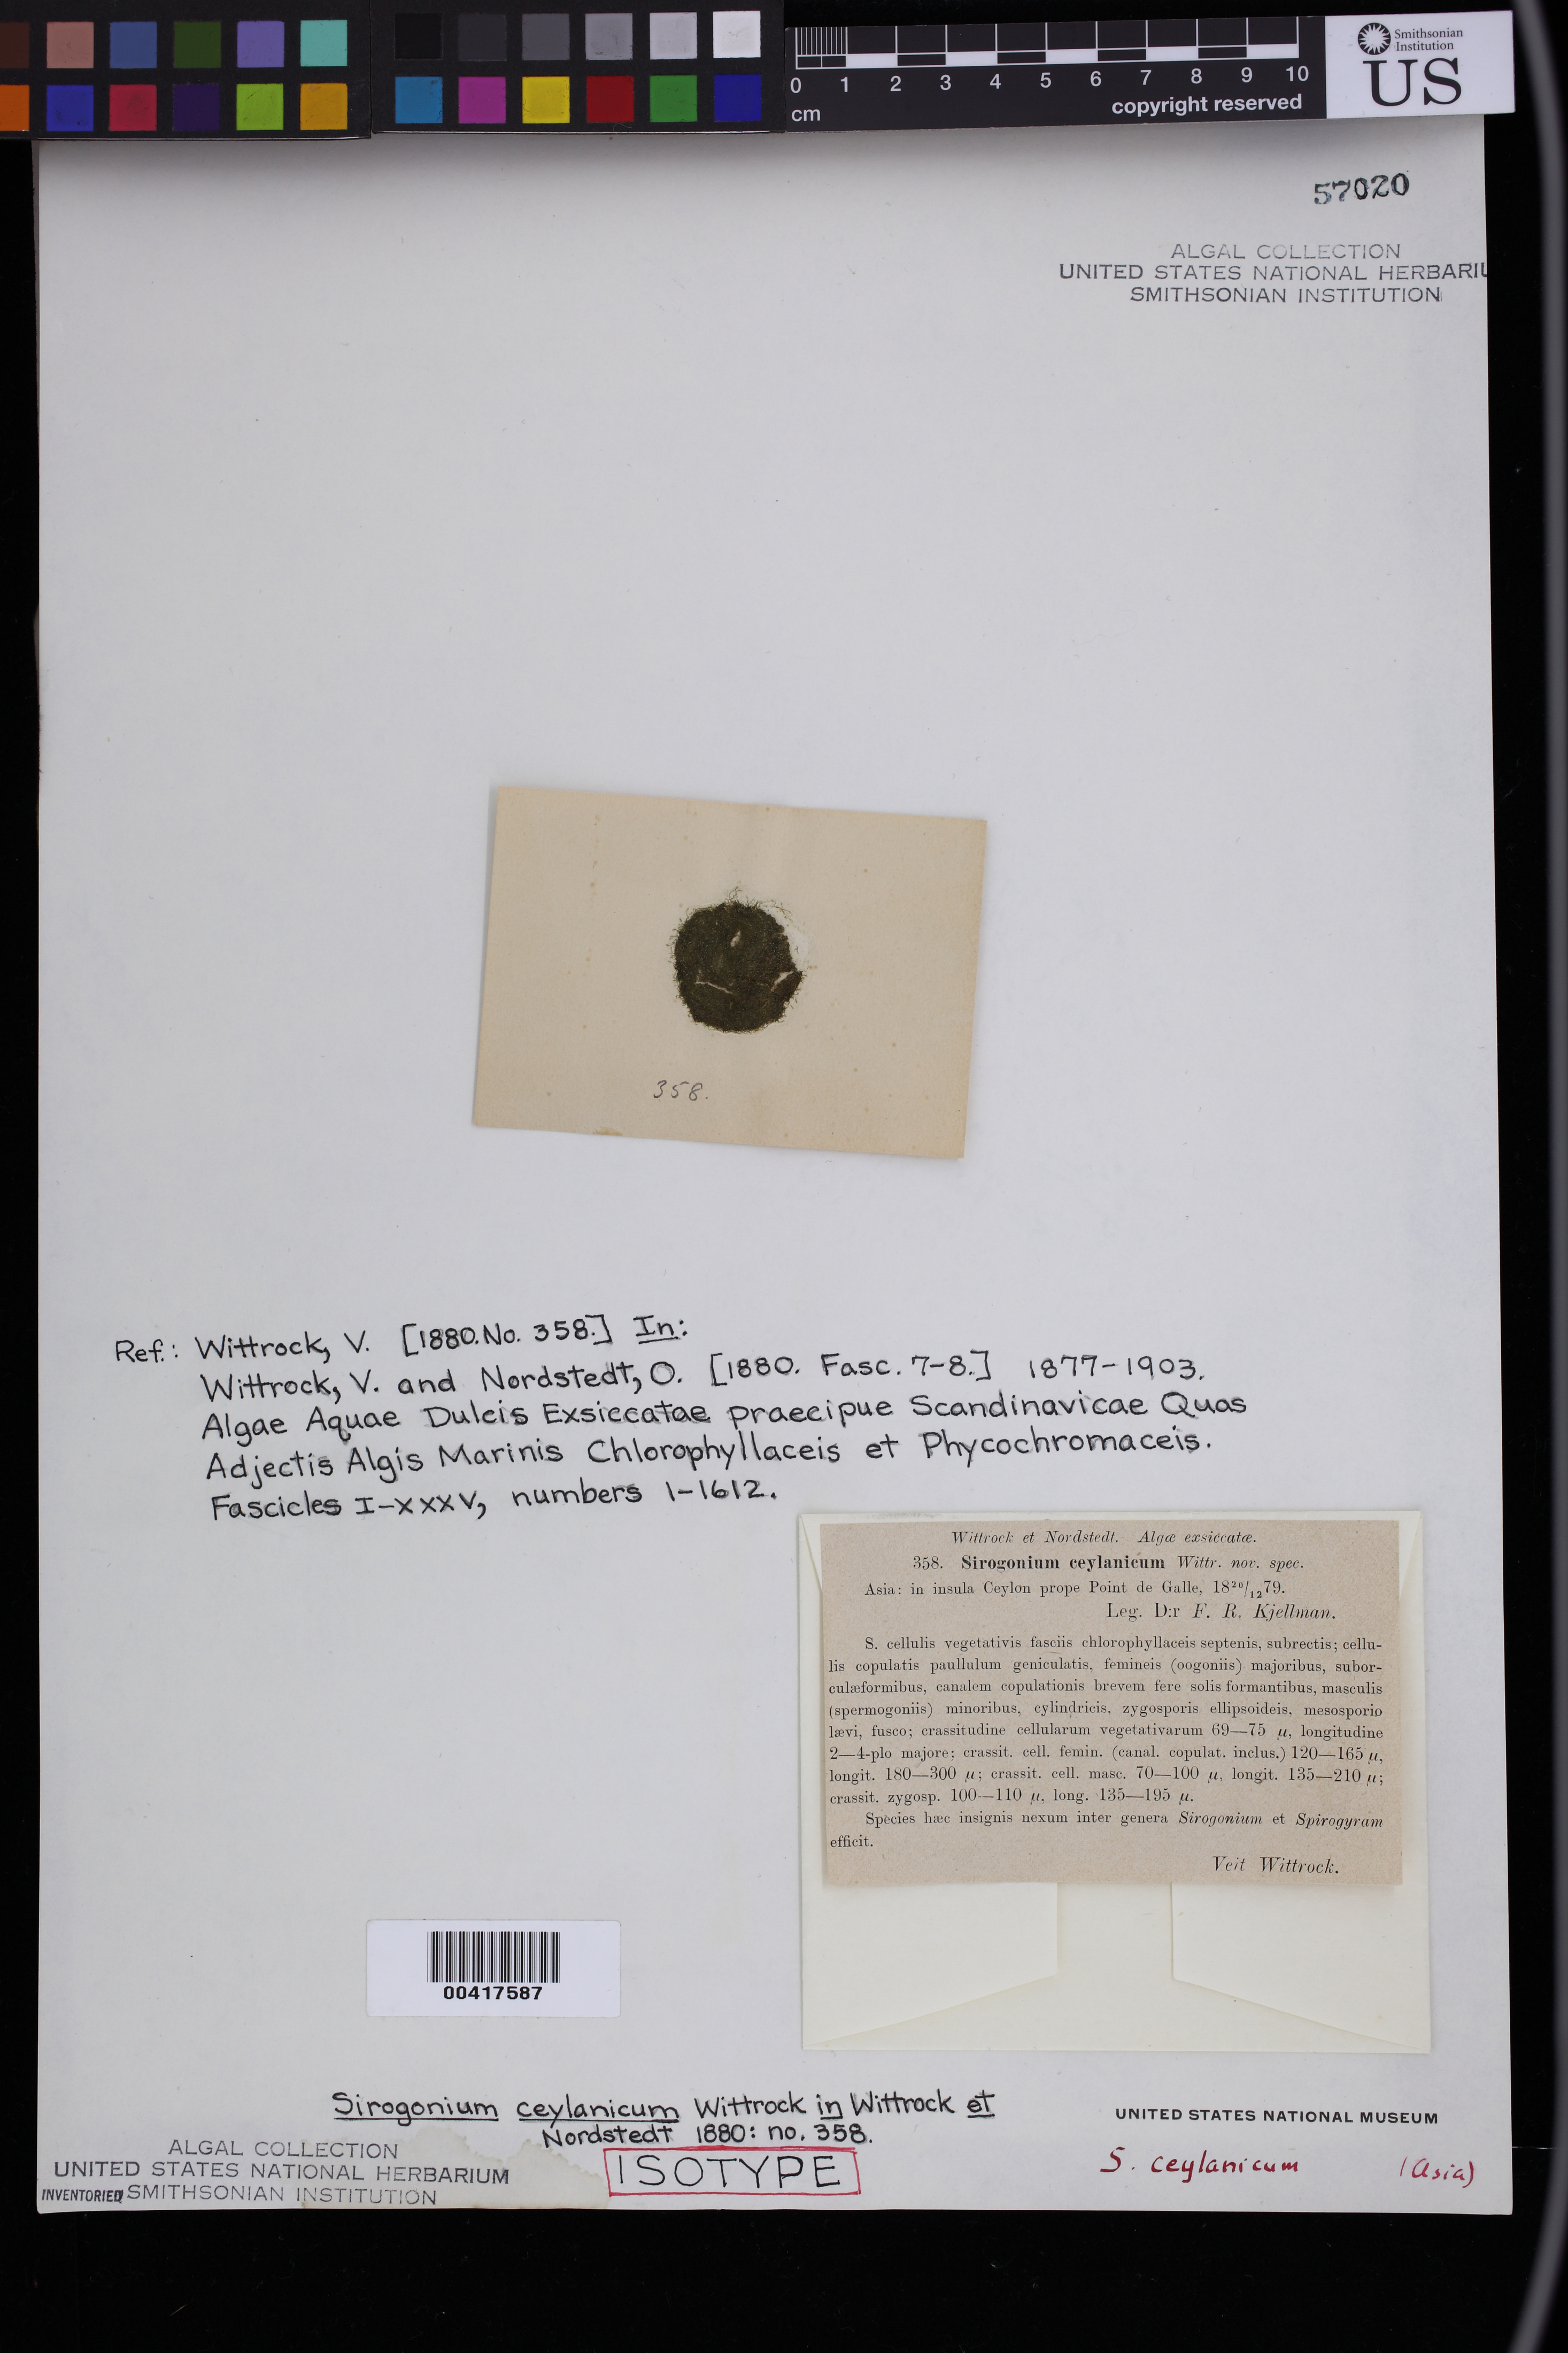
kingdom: Plantae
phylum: Charophyta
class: Zygnematophyceae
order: Zygnematales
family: Zygnemataceae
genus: Sirogonium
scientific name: Sirogonium ceylanicum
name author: Wittr. in Wittr. & Nordstedt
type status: Isotype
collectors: F. R. Kjellman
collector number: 358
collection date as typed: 20 Dec 1879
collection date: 1879-12-20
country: Sri Lanka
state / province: Southern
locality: Near Galle (Pointe de Galle)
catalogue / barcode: US 57020